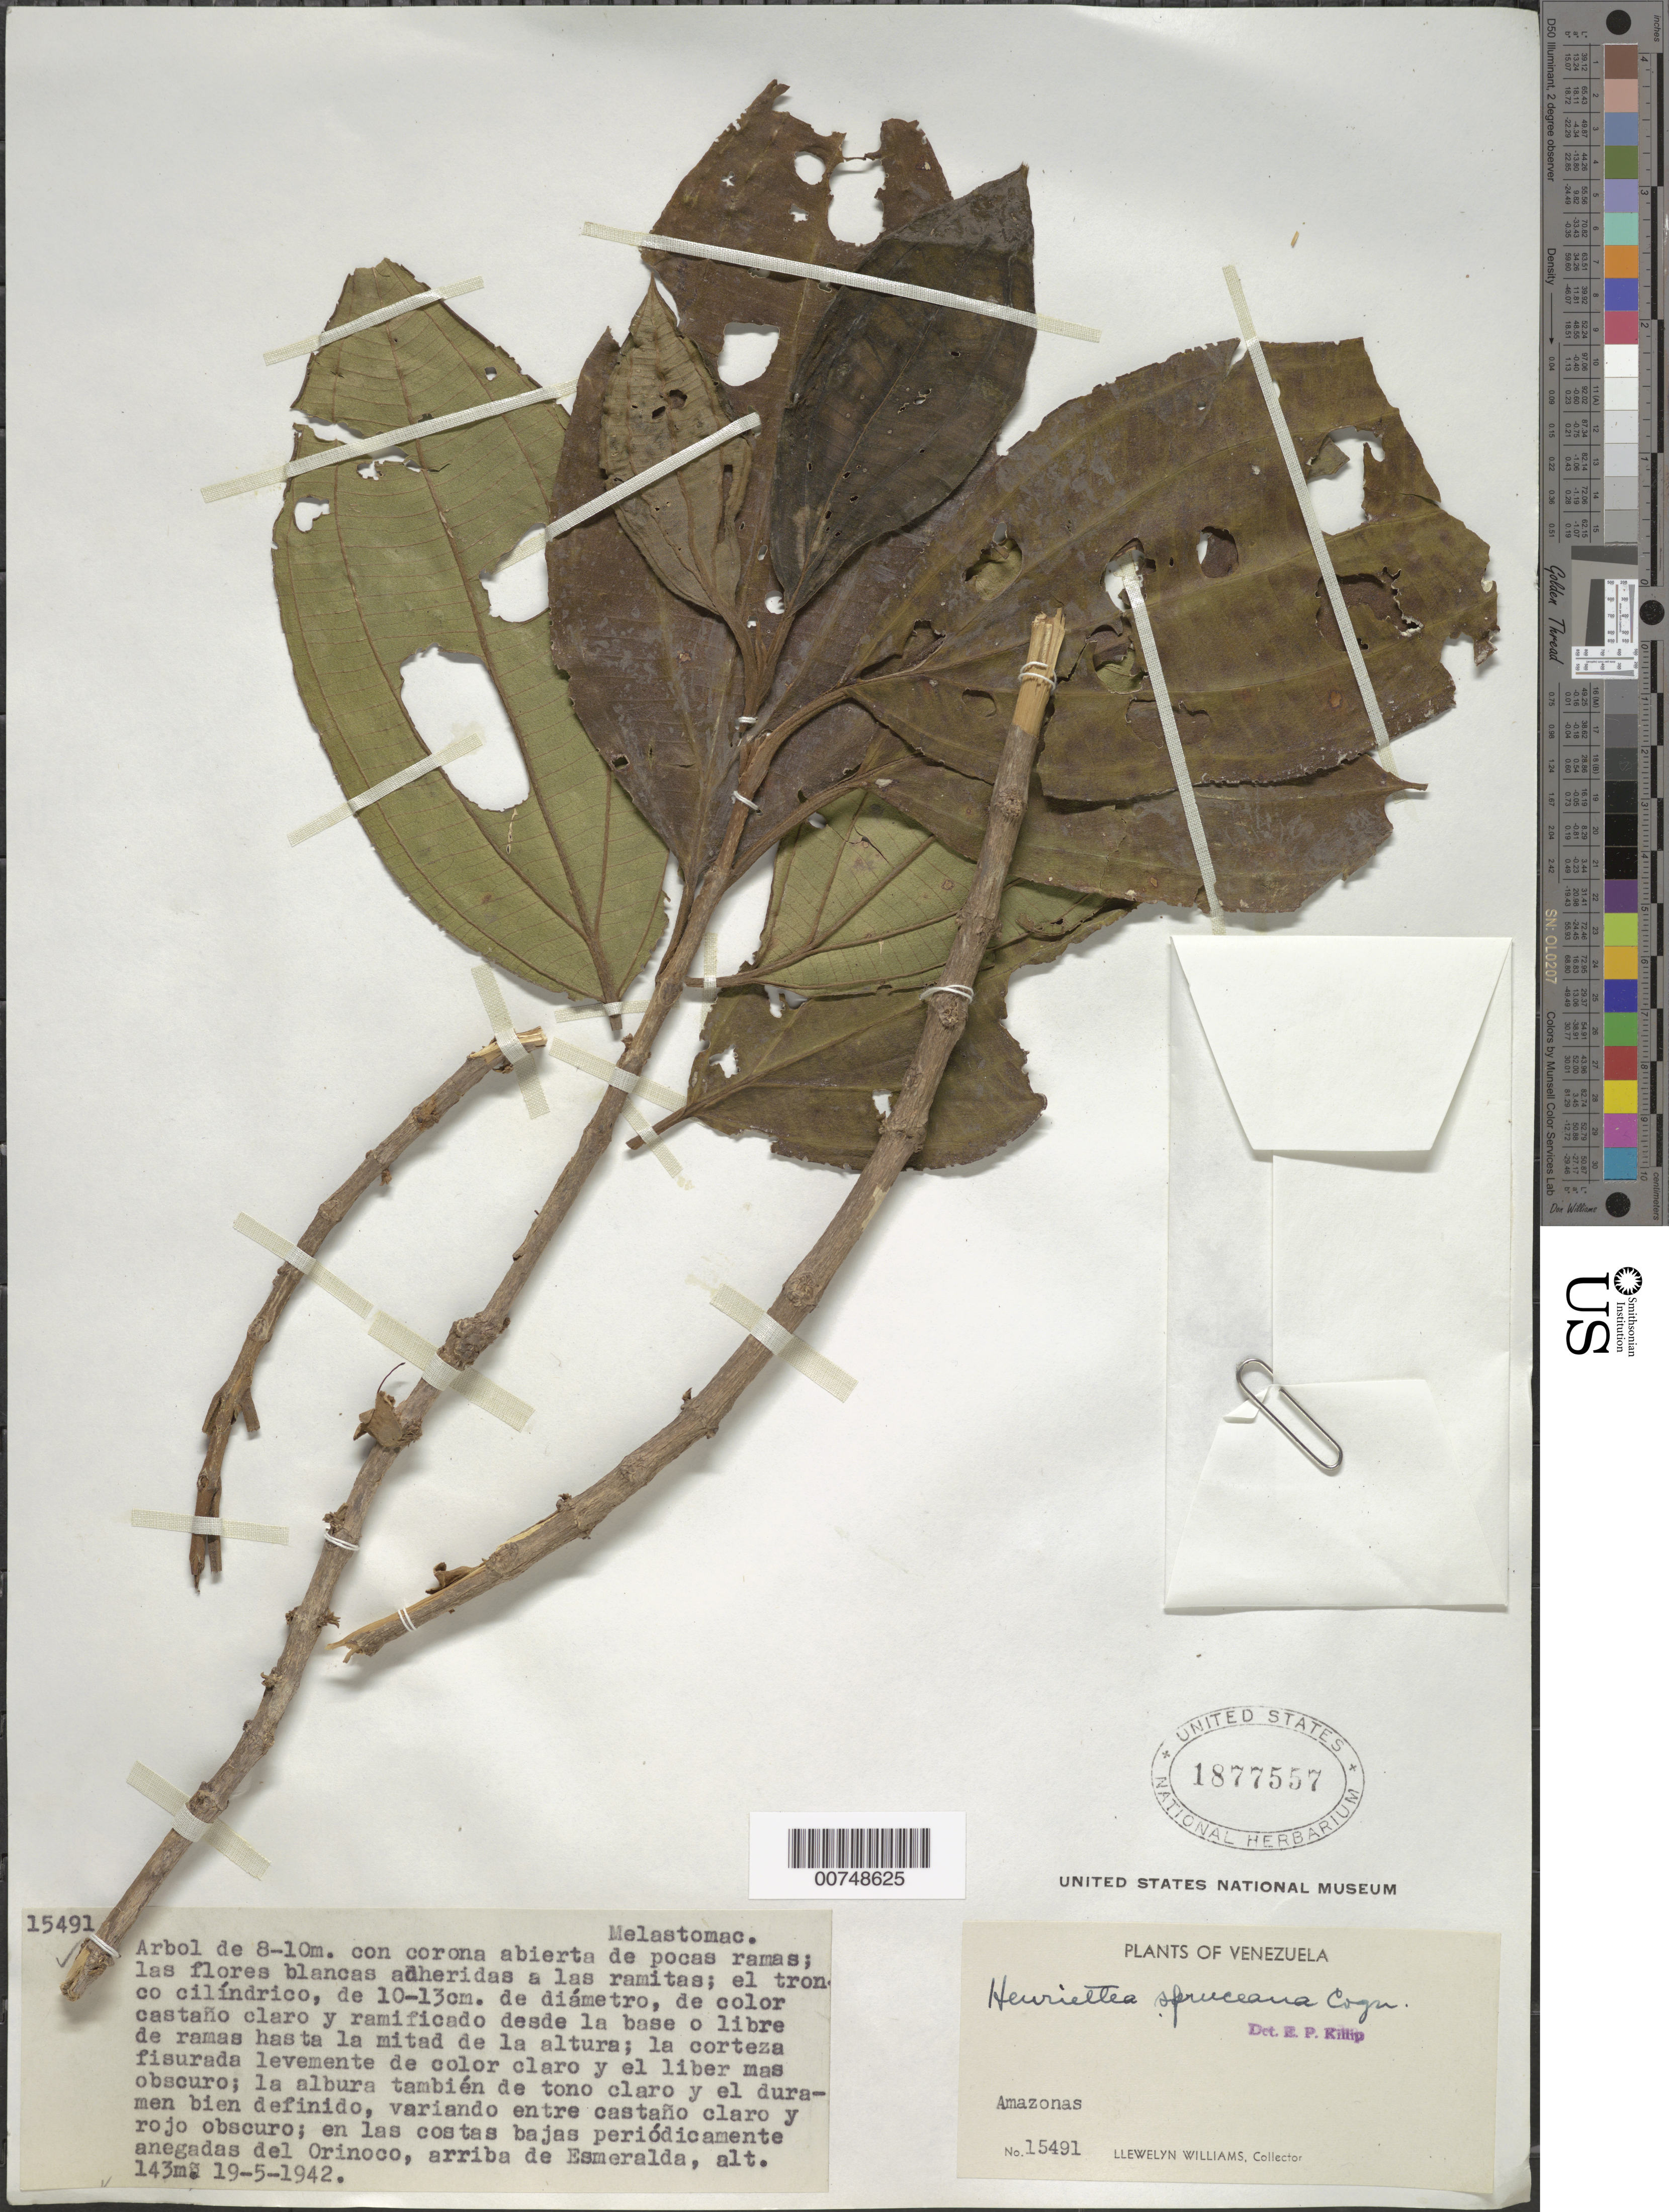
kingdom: Plantae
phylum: Tracheophyta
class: Magnoliopsida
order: Myrtales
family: Melastomataceae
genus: Henriettea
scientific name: Henriettea spruceana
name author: Cogn.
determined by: Killip, Ellsworth P.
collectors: Ll. Williams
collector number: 15491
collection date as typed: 19-May-42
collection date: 1942-05-19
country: Venezuela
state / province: Amazonas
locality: Esmeralda, Alto Orinoco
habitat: Costas bajas periodicamente anegadas del Orinoco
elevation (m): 143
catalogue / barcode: US 1877557